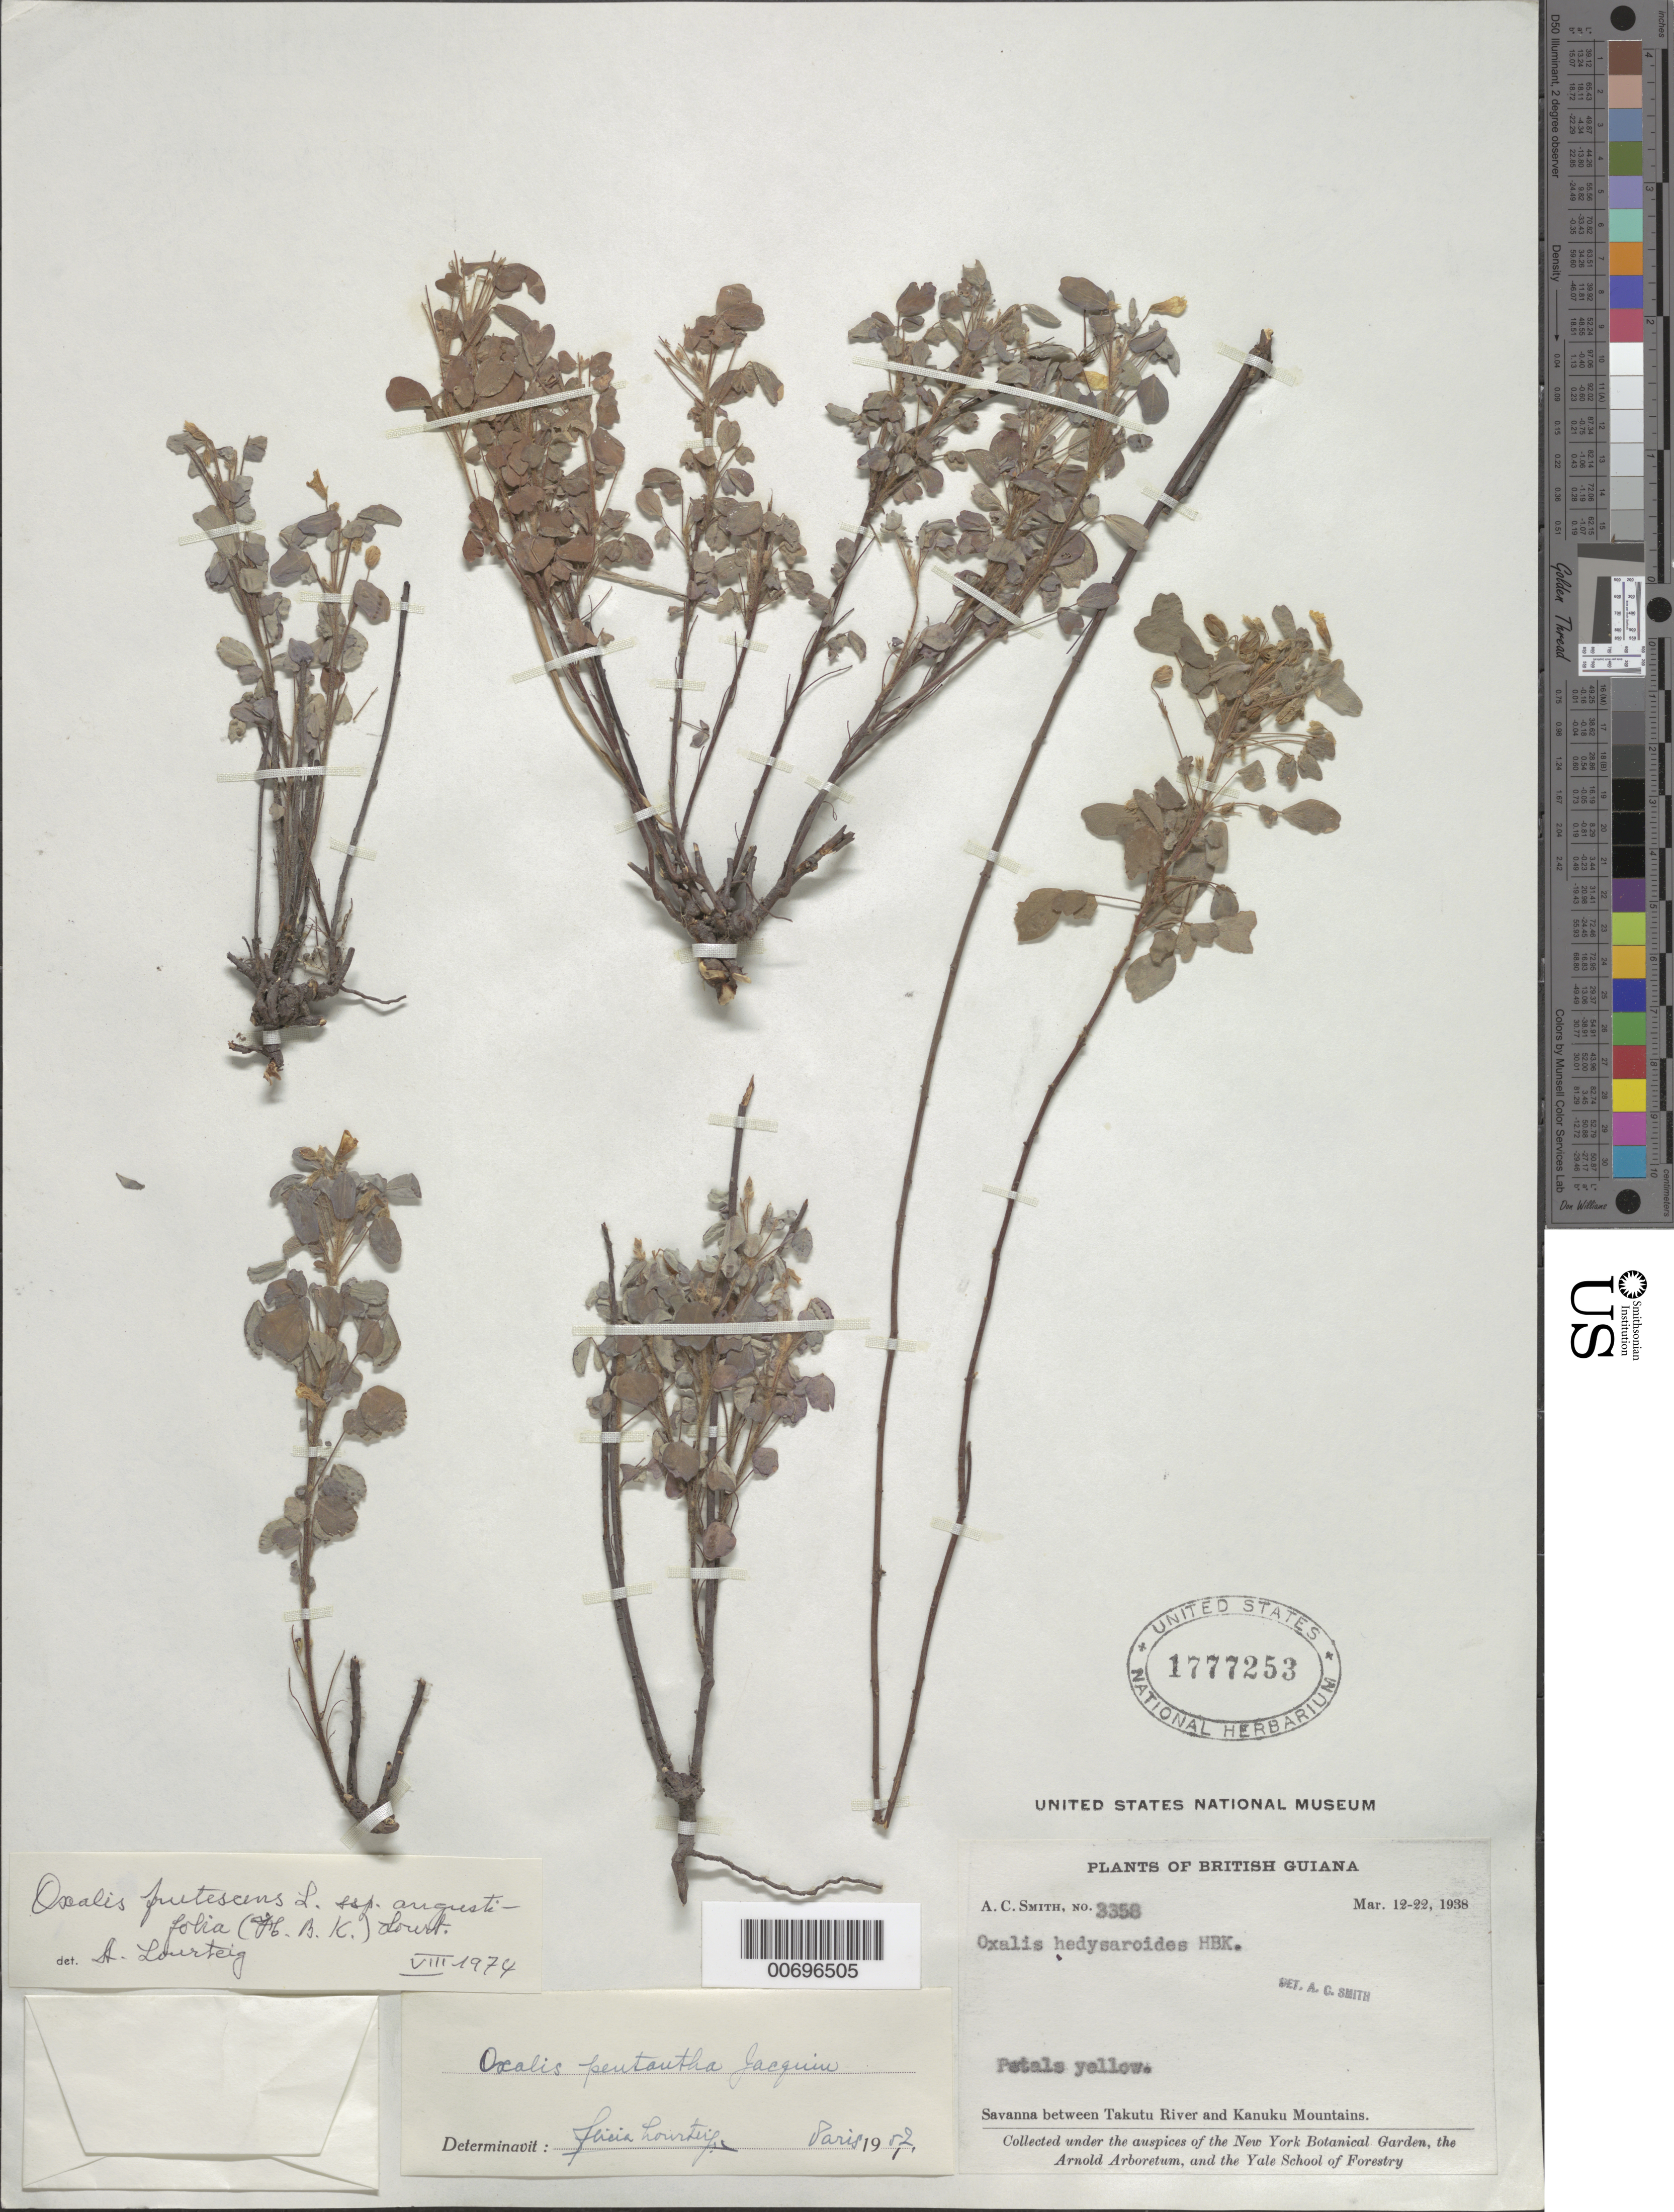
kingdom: Plantae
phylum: Tracheophyta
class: Magnoliopsida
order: Oxalidales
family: Oxalidaceae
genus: Oxalis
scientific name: Oxalis frutescens subsp. angustifolia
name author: (Kunth) Lourteig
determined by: Lourteig, A.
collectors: A. C. Smith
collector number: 3358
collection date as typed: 12-Mar-38 to 22-Mar-38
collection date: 1938-03-12/1938-03-22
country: Guyana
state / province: U. Takutu-U. Essequibo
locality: Kanuku Mts., savanna betw. mts. and Takutu R.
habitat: Savanna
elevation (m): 200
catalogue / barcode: US 1777253